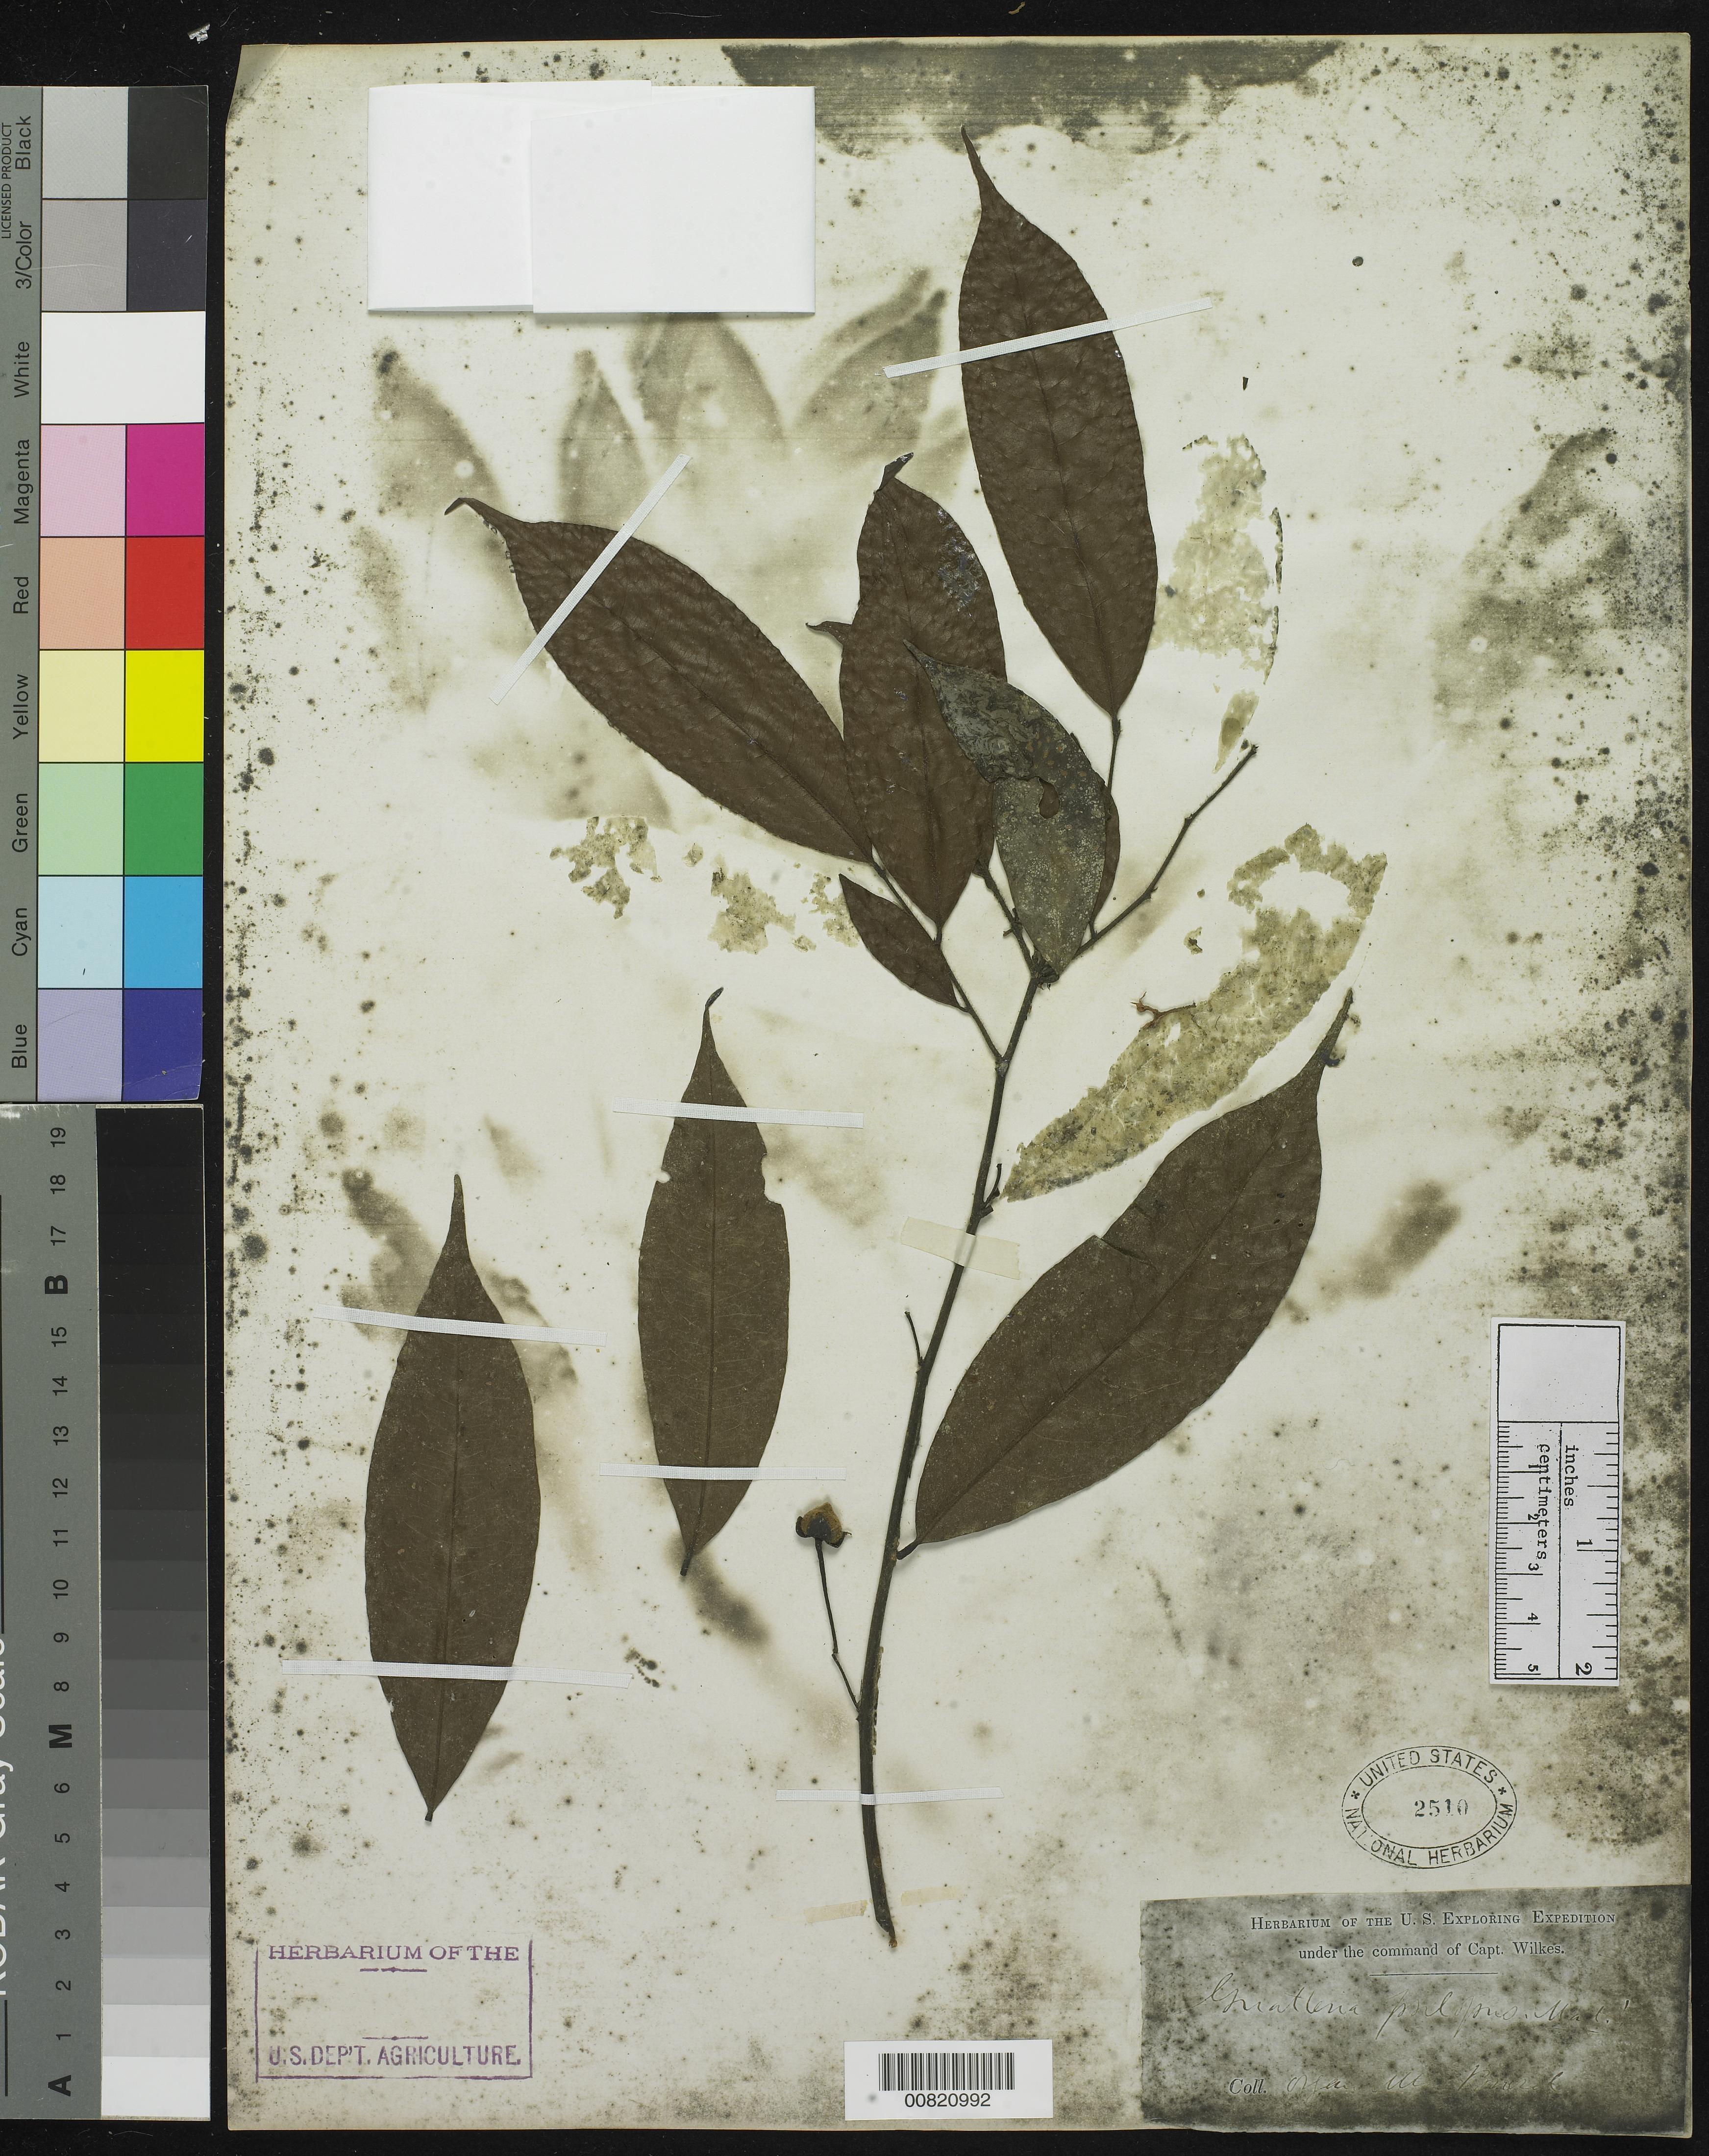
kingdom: Plantae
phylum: Tracheophyta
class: Magnoliopsida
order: Magnoliales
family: Annonaceae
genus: Guatteria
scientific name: Guatteria australis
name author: A. St.-Hil.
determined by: Maas, Paul J. M.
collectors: Wilkes Explor. Exped.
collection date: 1838/1842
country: Brazil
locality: Organ Mts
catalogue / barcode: US 2510